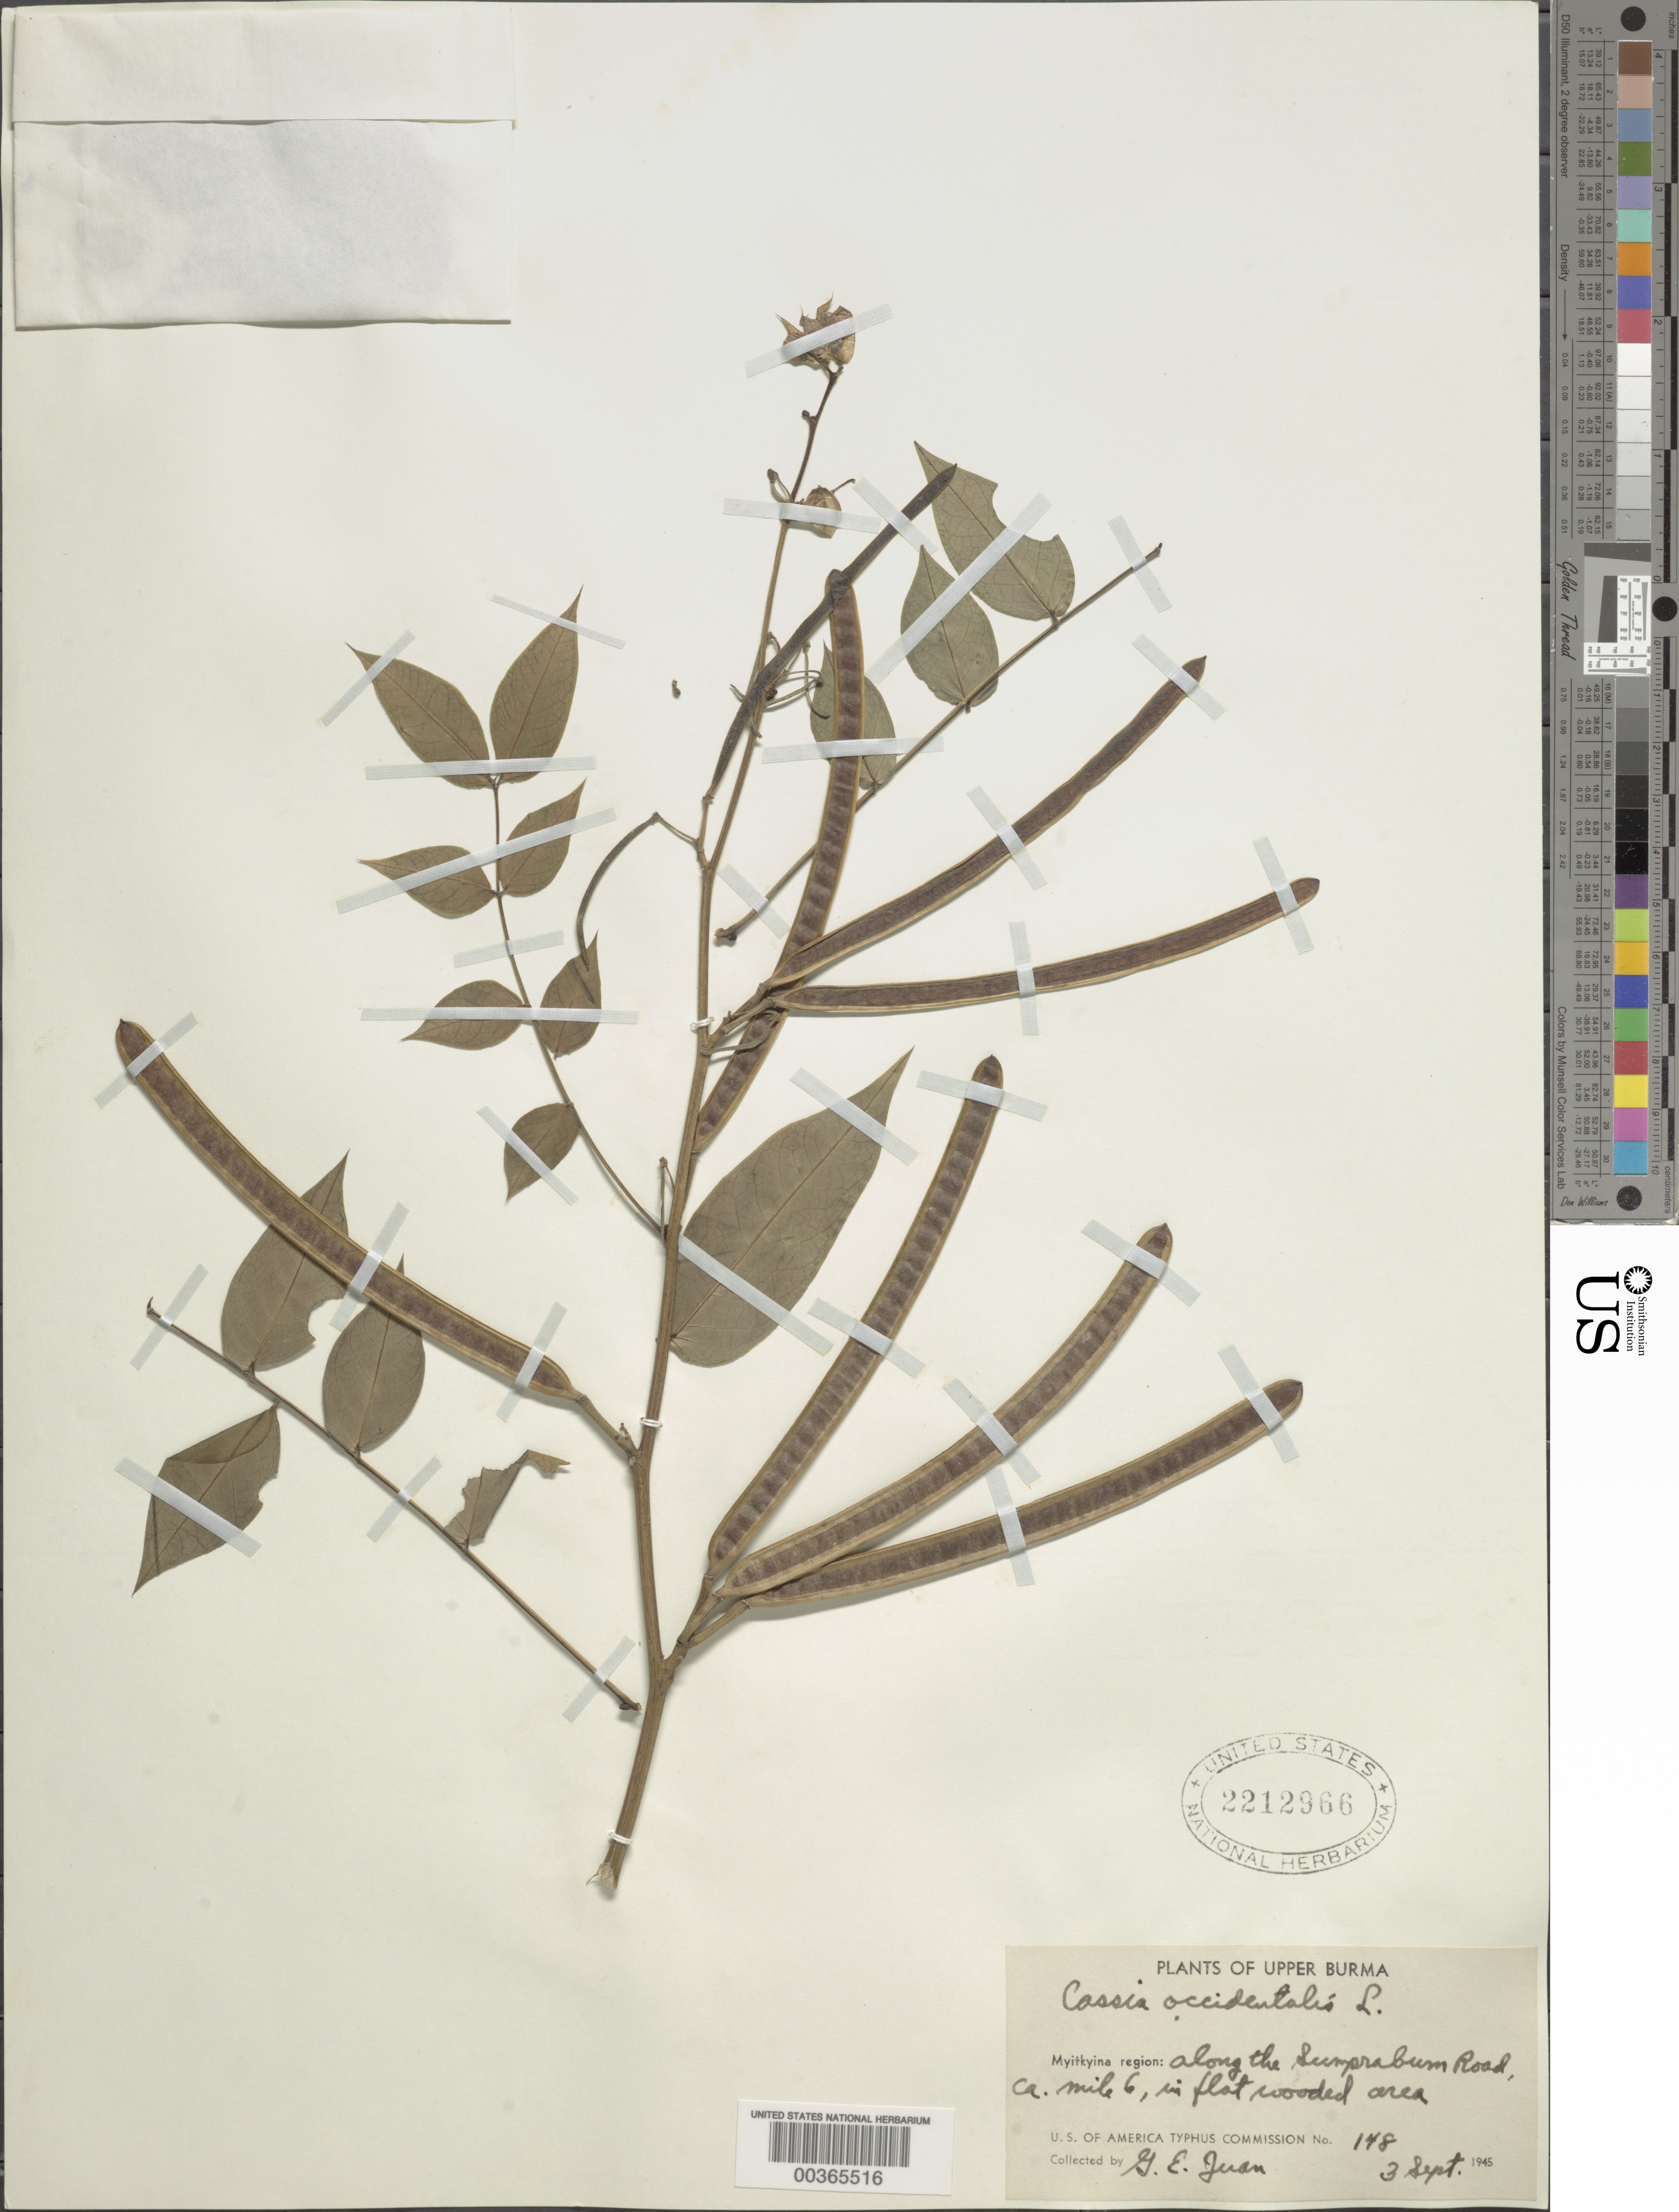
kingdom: Plantae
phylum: Tracheophyta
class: Magnoliopsida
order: Fabales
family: Fabaceae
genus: Senna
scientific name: Senna occidentalis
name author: (L.) Link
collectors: G. Juan et al.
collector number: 148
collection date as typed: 03 Sep 1945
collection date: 1945-09-03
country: Myanmar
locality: Myitkyina region; along the Sumprabum Road, ca mile 6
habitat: Flat wooded area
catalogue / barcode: US 2212966